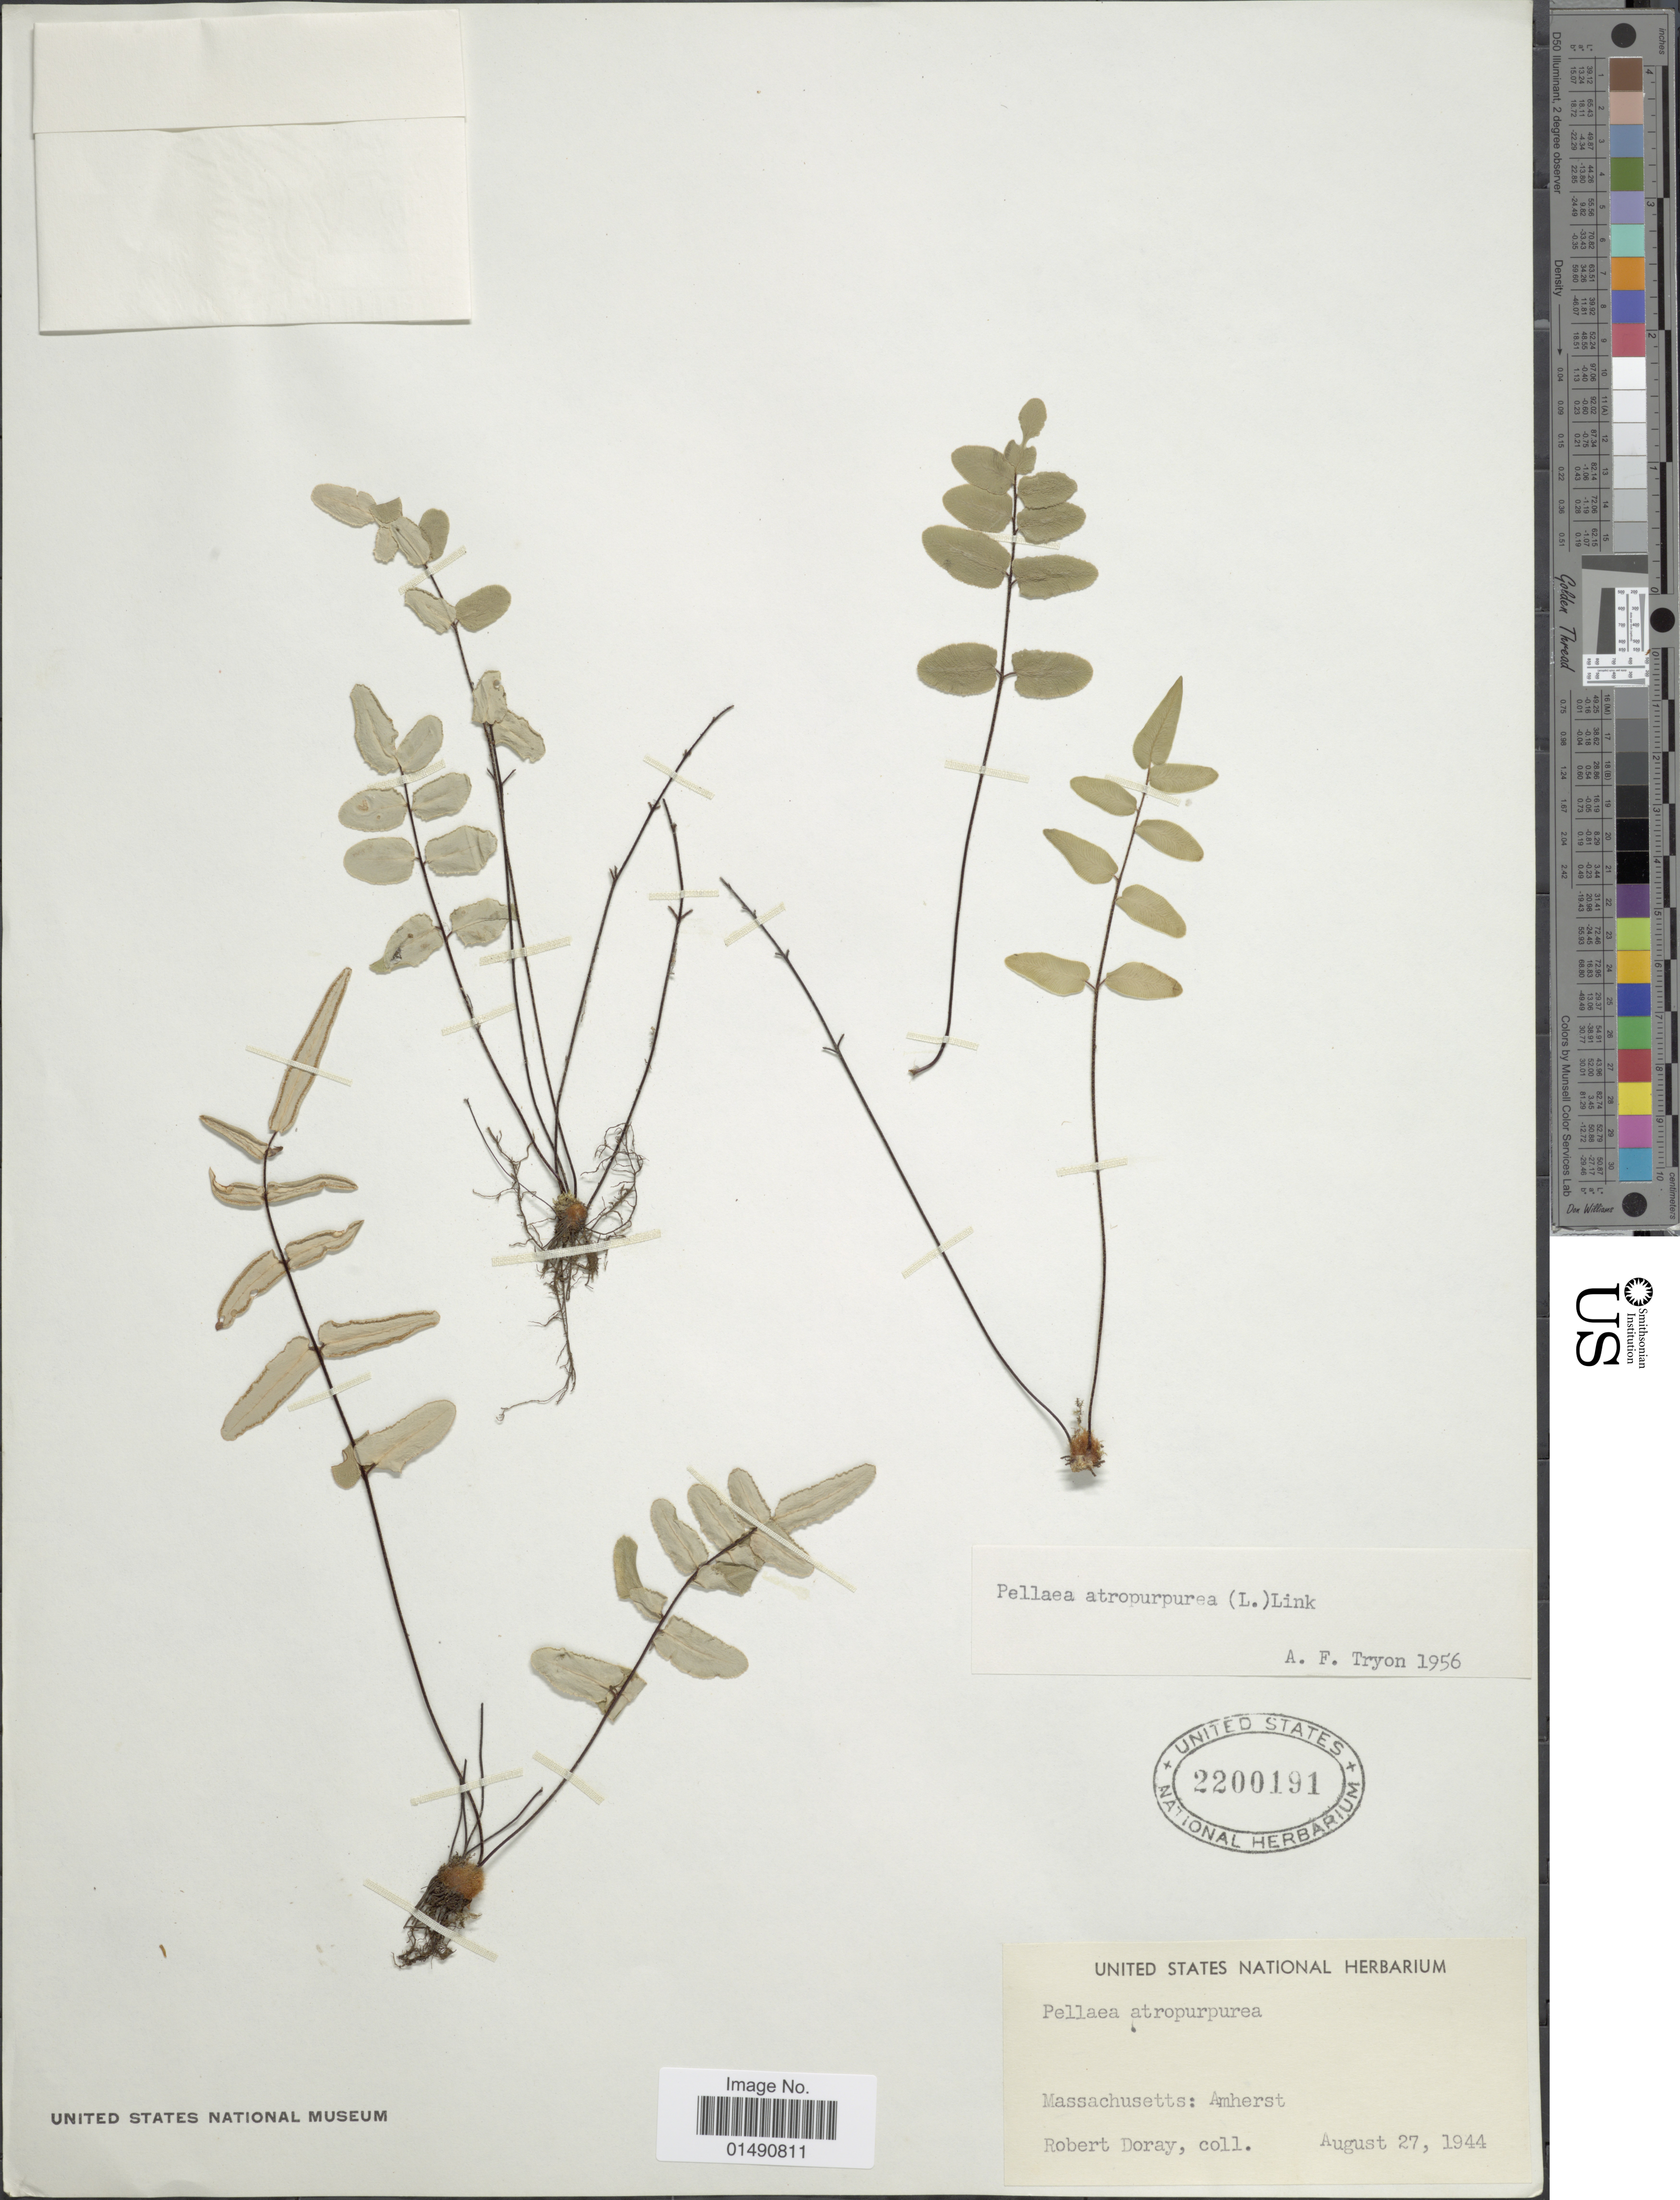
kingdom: Plantae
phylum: Tracheophyta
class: Polypodiopsida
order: Polypodiales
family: Pteridaceae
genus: Pellaea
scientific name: Pellaea atropurpurea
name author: (L.) Link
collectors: R. Doray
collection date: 1944-08-27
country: United States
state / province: Massachusetts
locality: Amherst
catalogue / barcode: US 2200191